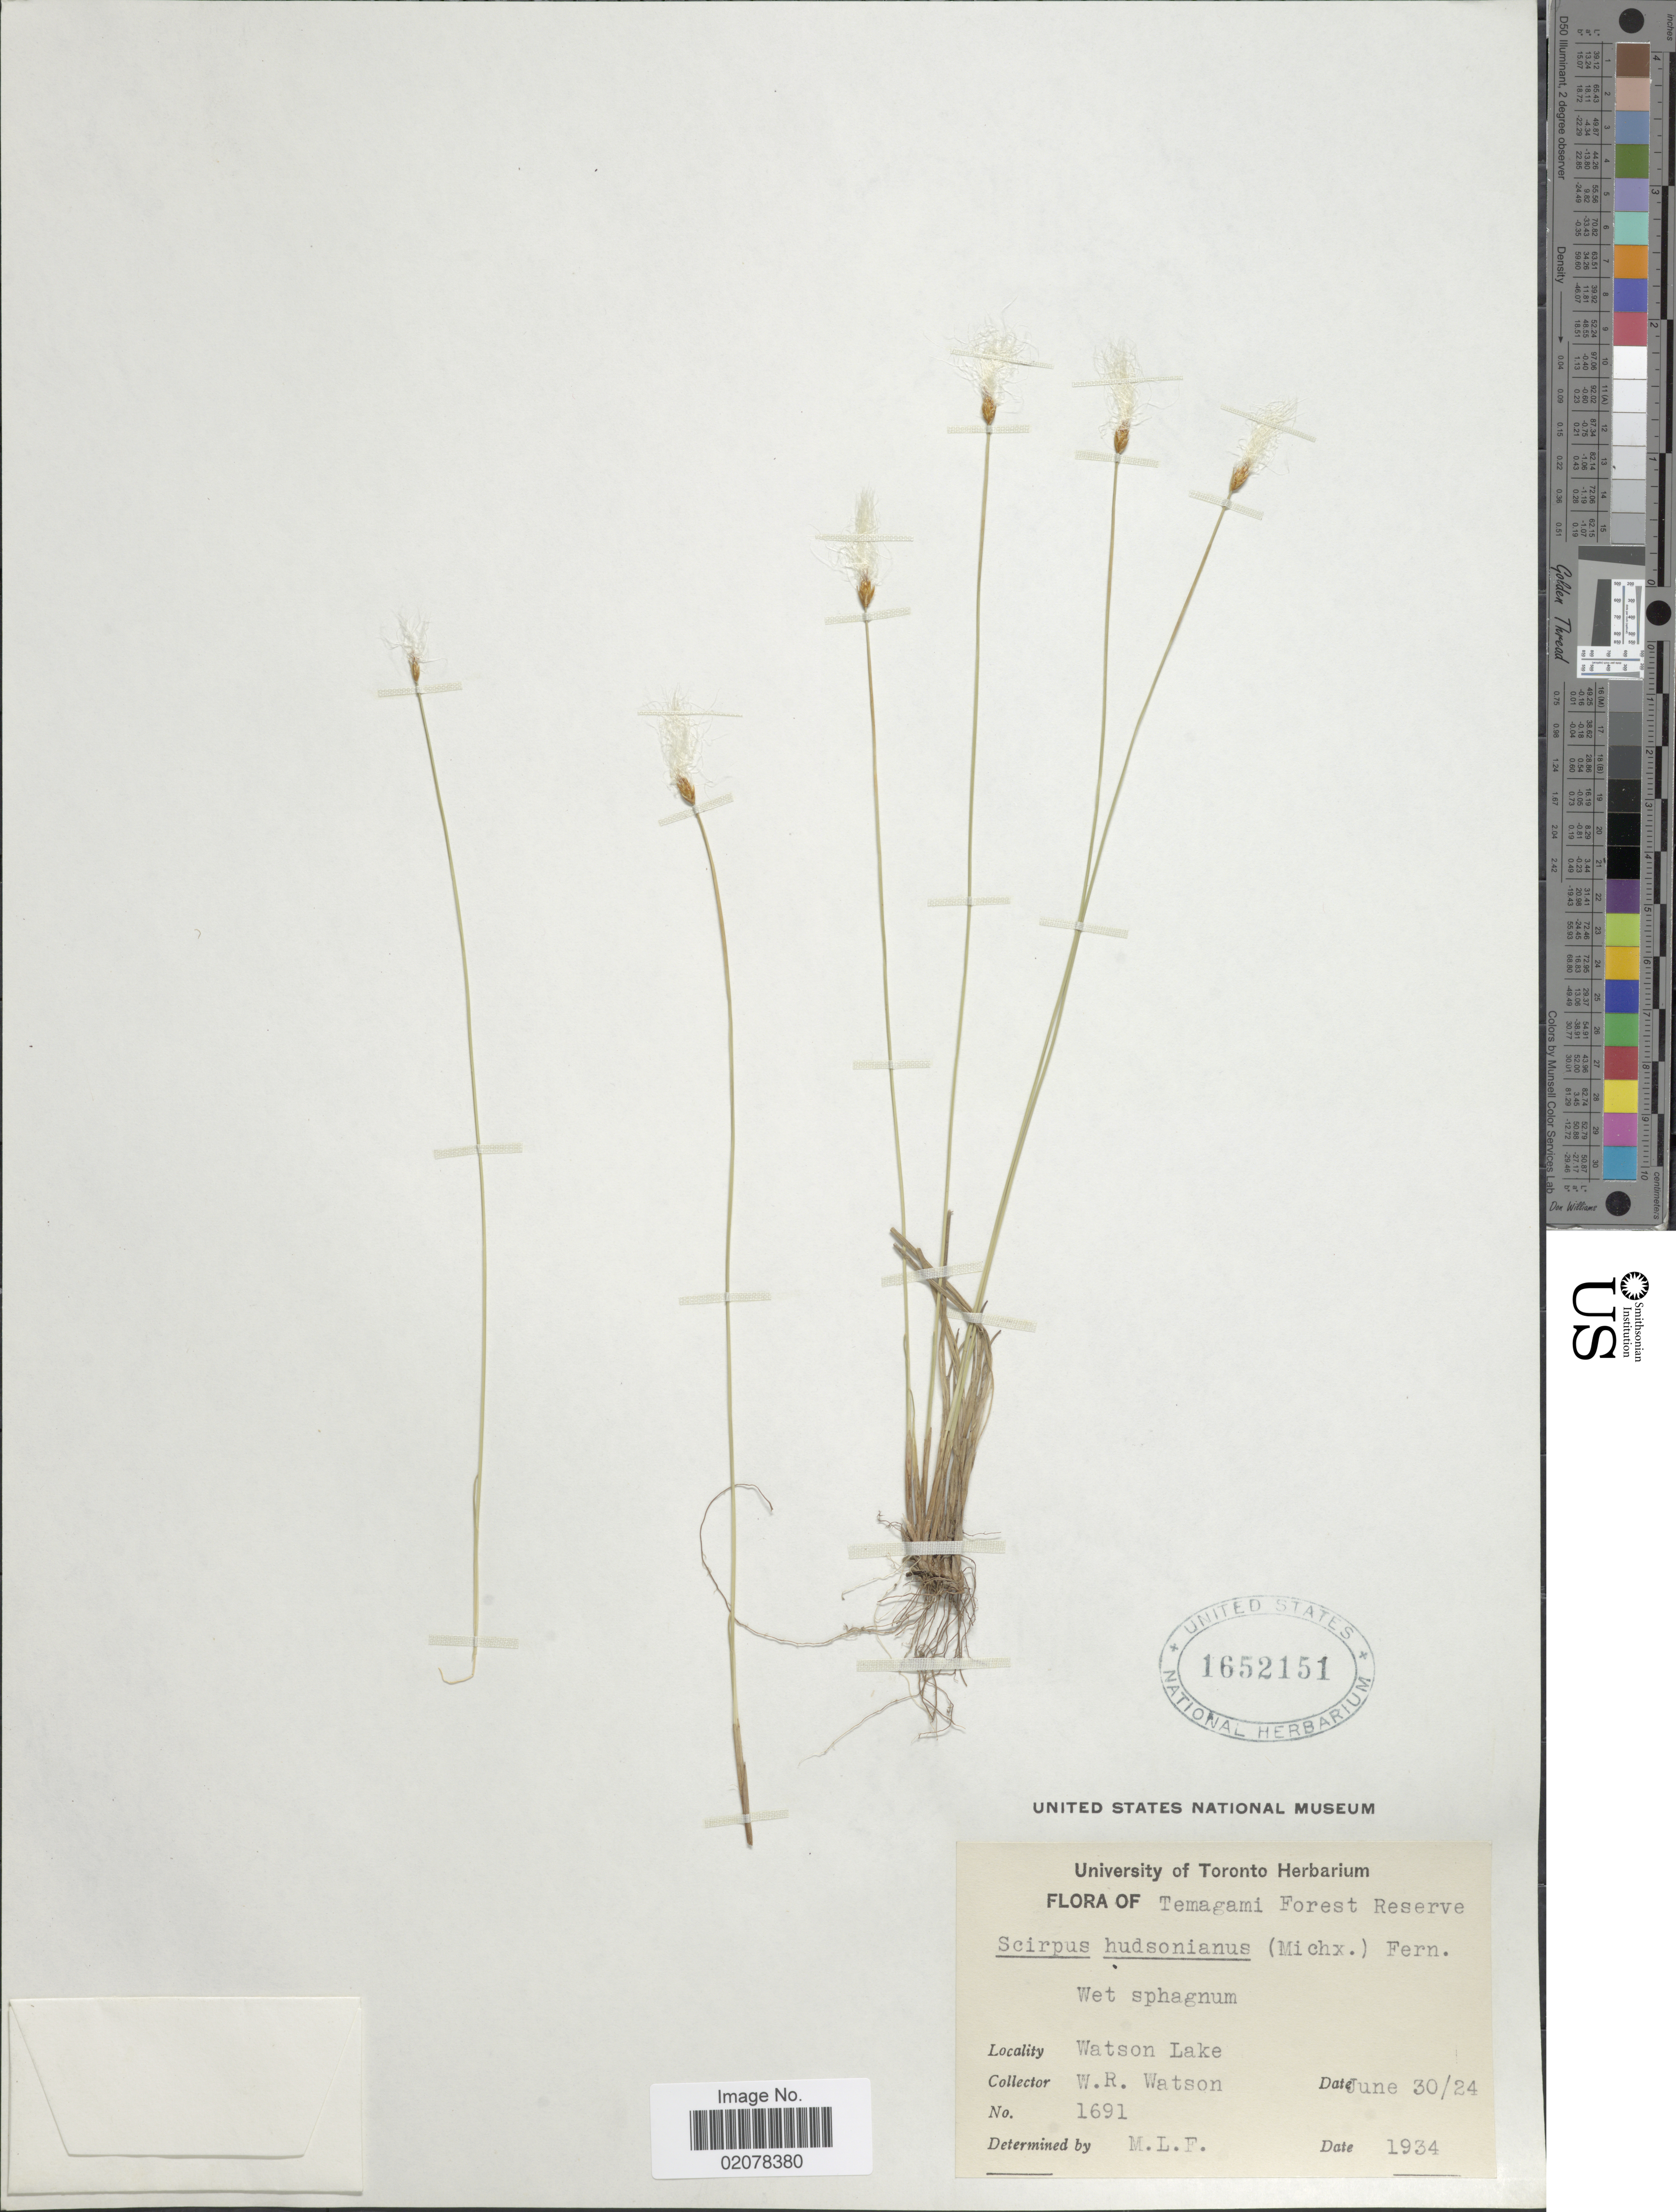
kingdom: Plantae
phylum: Tracheophyta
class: Liliopsida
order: Poales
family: Cyperaceae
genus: Trichophorum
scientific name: Trichophorum alpinum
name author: (L.) Pers.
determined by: Strong, M. T., (US), Smithsonian Institution - National Museum of Natural History (UNITED STATES)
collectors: W. R. Watson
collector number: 1691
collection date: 1924-06-30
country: Canada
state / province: Ontario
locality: Temagami Forest Reserve, Watson Lake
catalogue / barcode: US 1652151